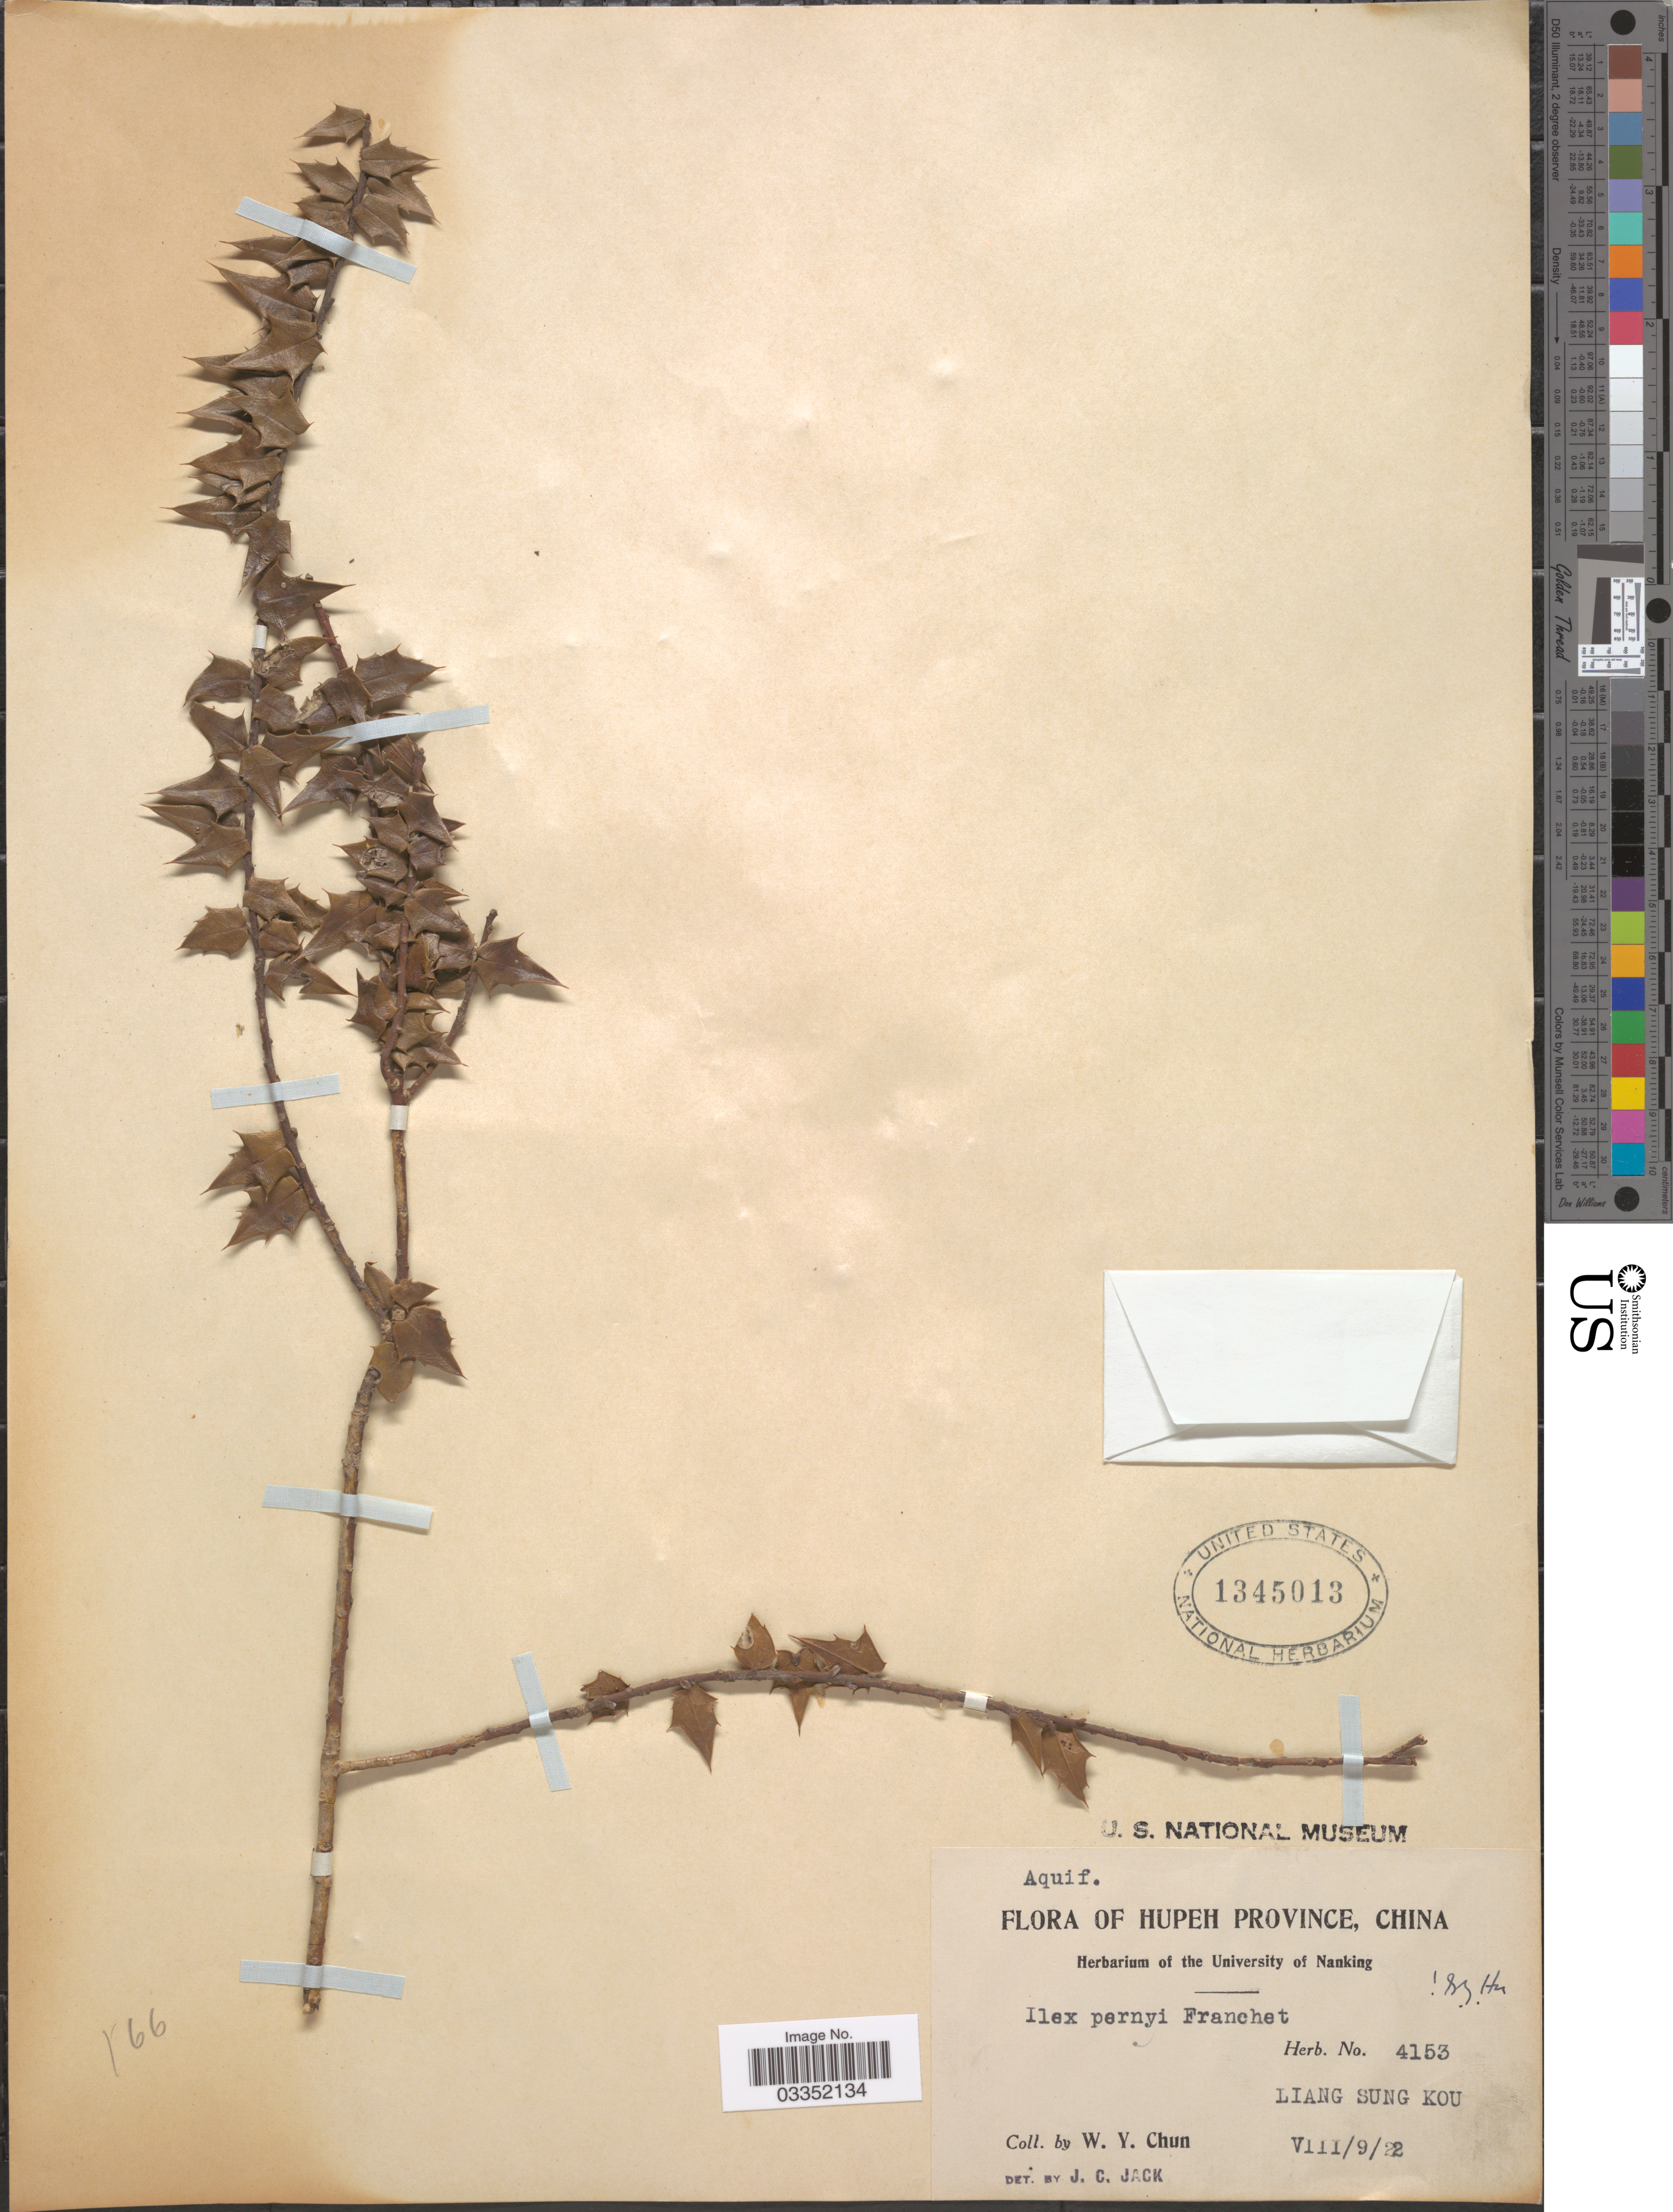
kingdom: Plantae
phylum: Tracheophyta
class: Magnoliopsida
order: Aquifoliales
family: Aquifoliaceae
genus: Ilex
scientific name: Ilex pernyi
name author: Franch.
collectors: W. Y. Chun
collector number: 4153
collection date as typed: Transcribed d/m/y: 9/8/22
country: China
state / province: Hubei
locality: Hupeh Province. Liang Sung Kou.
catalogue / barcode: US 1345013